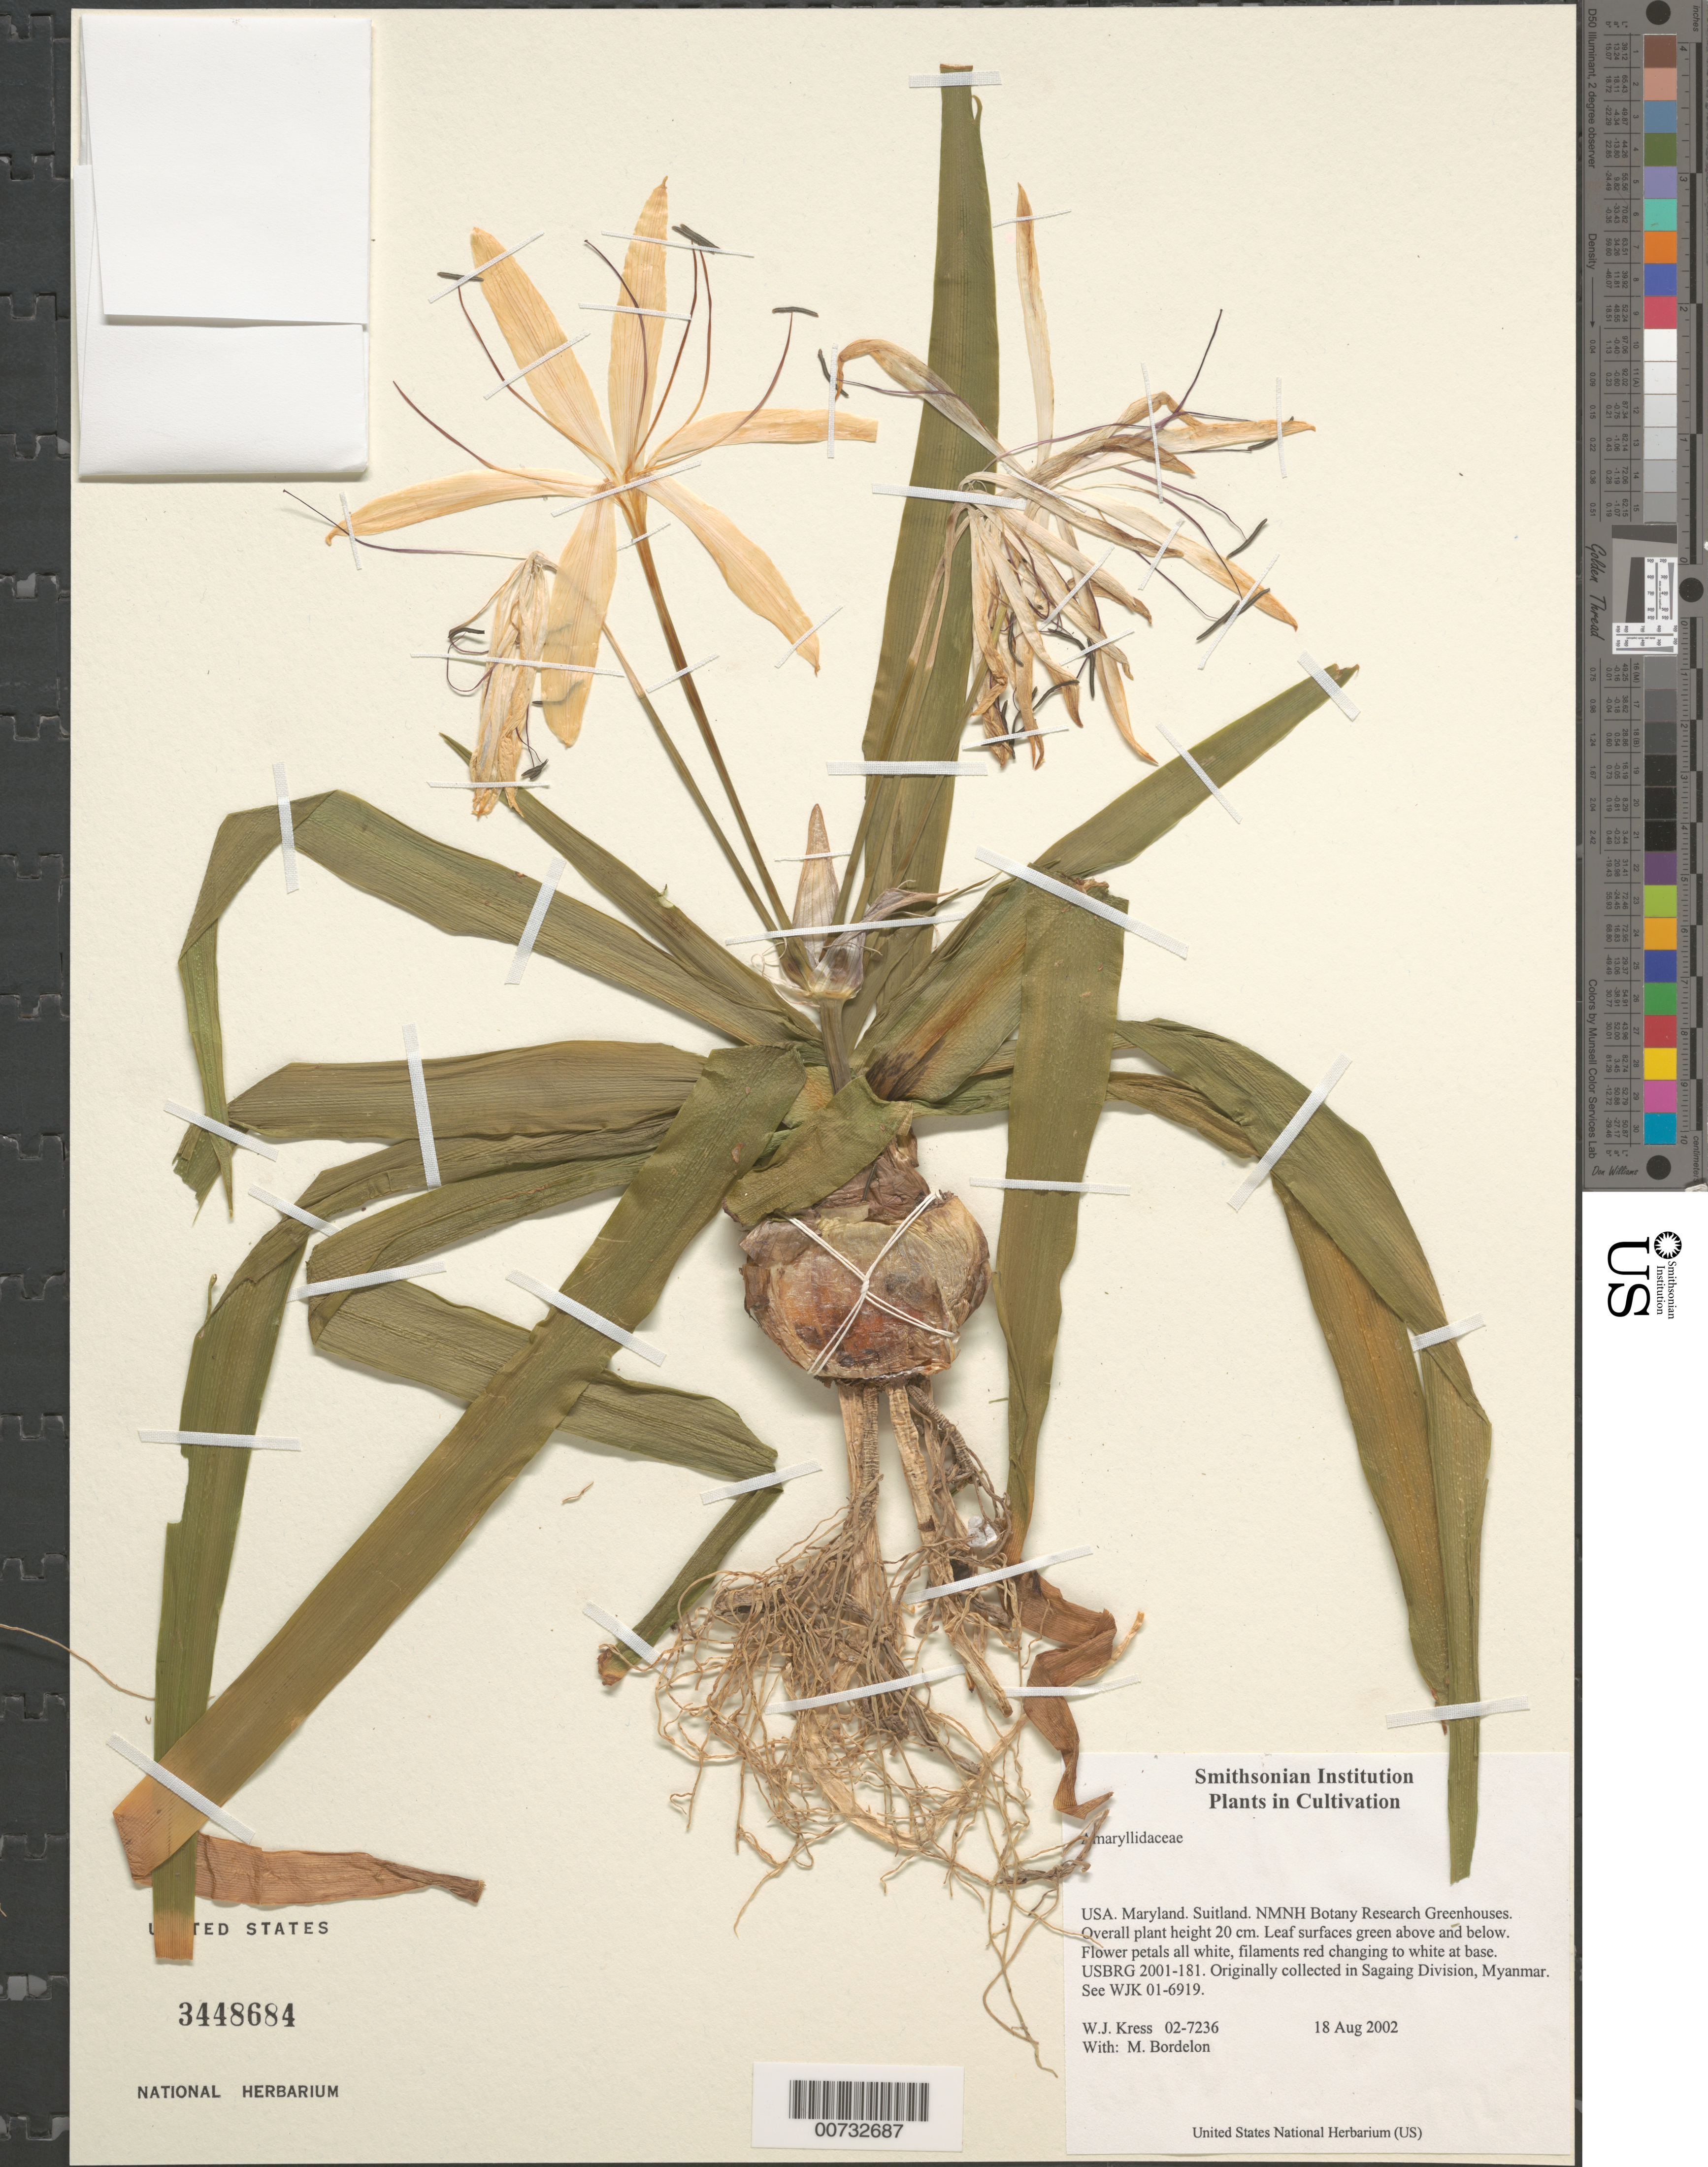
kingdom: Plantae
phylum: Tracheophyta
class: Liliopsida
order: Asparagales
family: Amaryllidaceae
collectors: W. J. Kress & M. Bordelon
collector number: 02-7236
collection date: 2002-08-18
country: United States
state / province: Maryland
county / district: Prince George's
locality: NMNH Botany Research Greenhouses. Suitland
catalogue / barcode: US 3448684